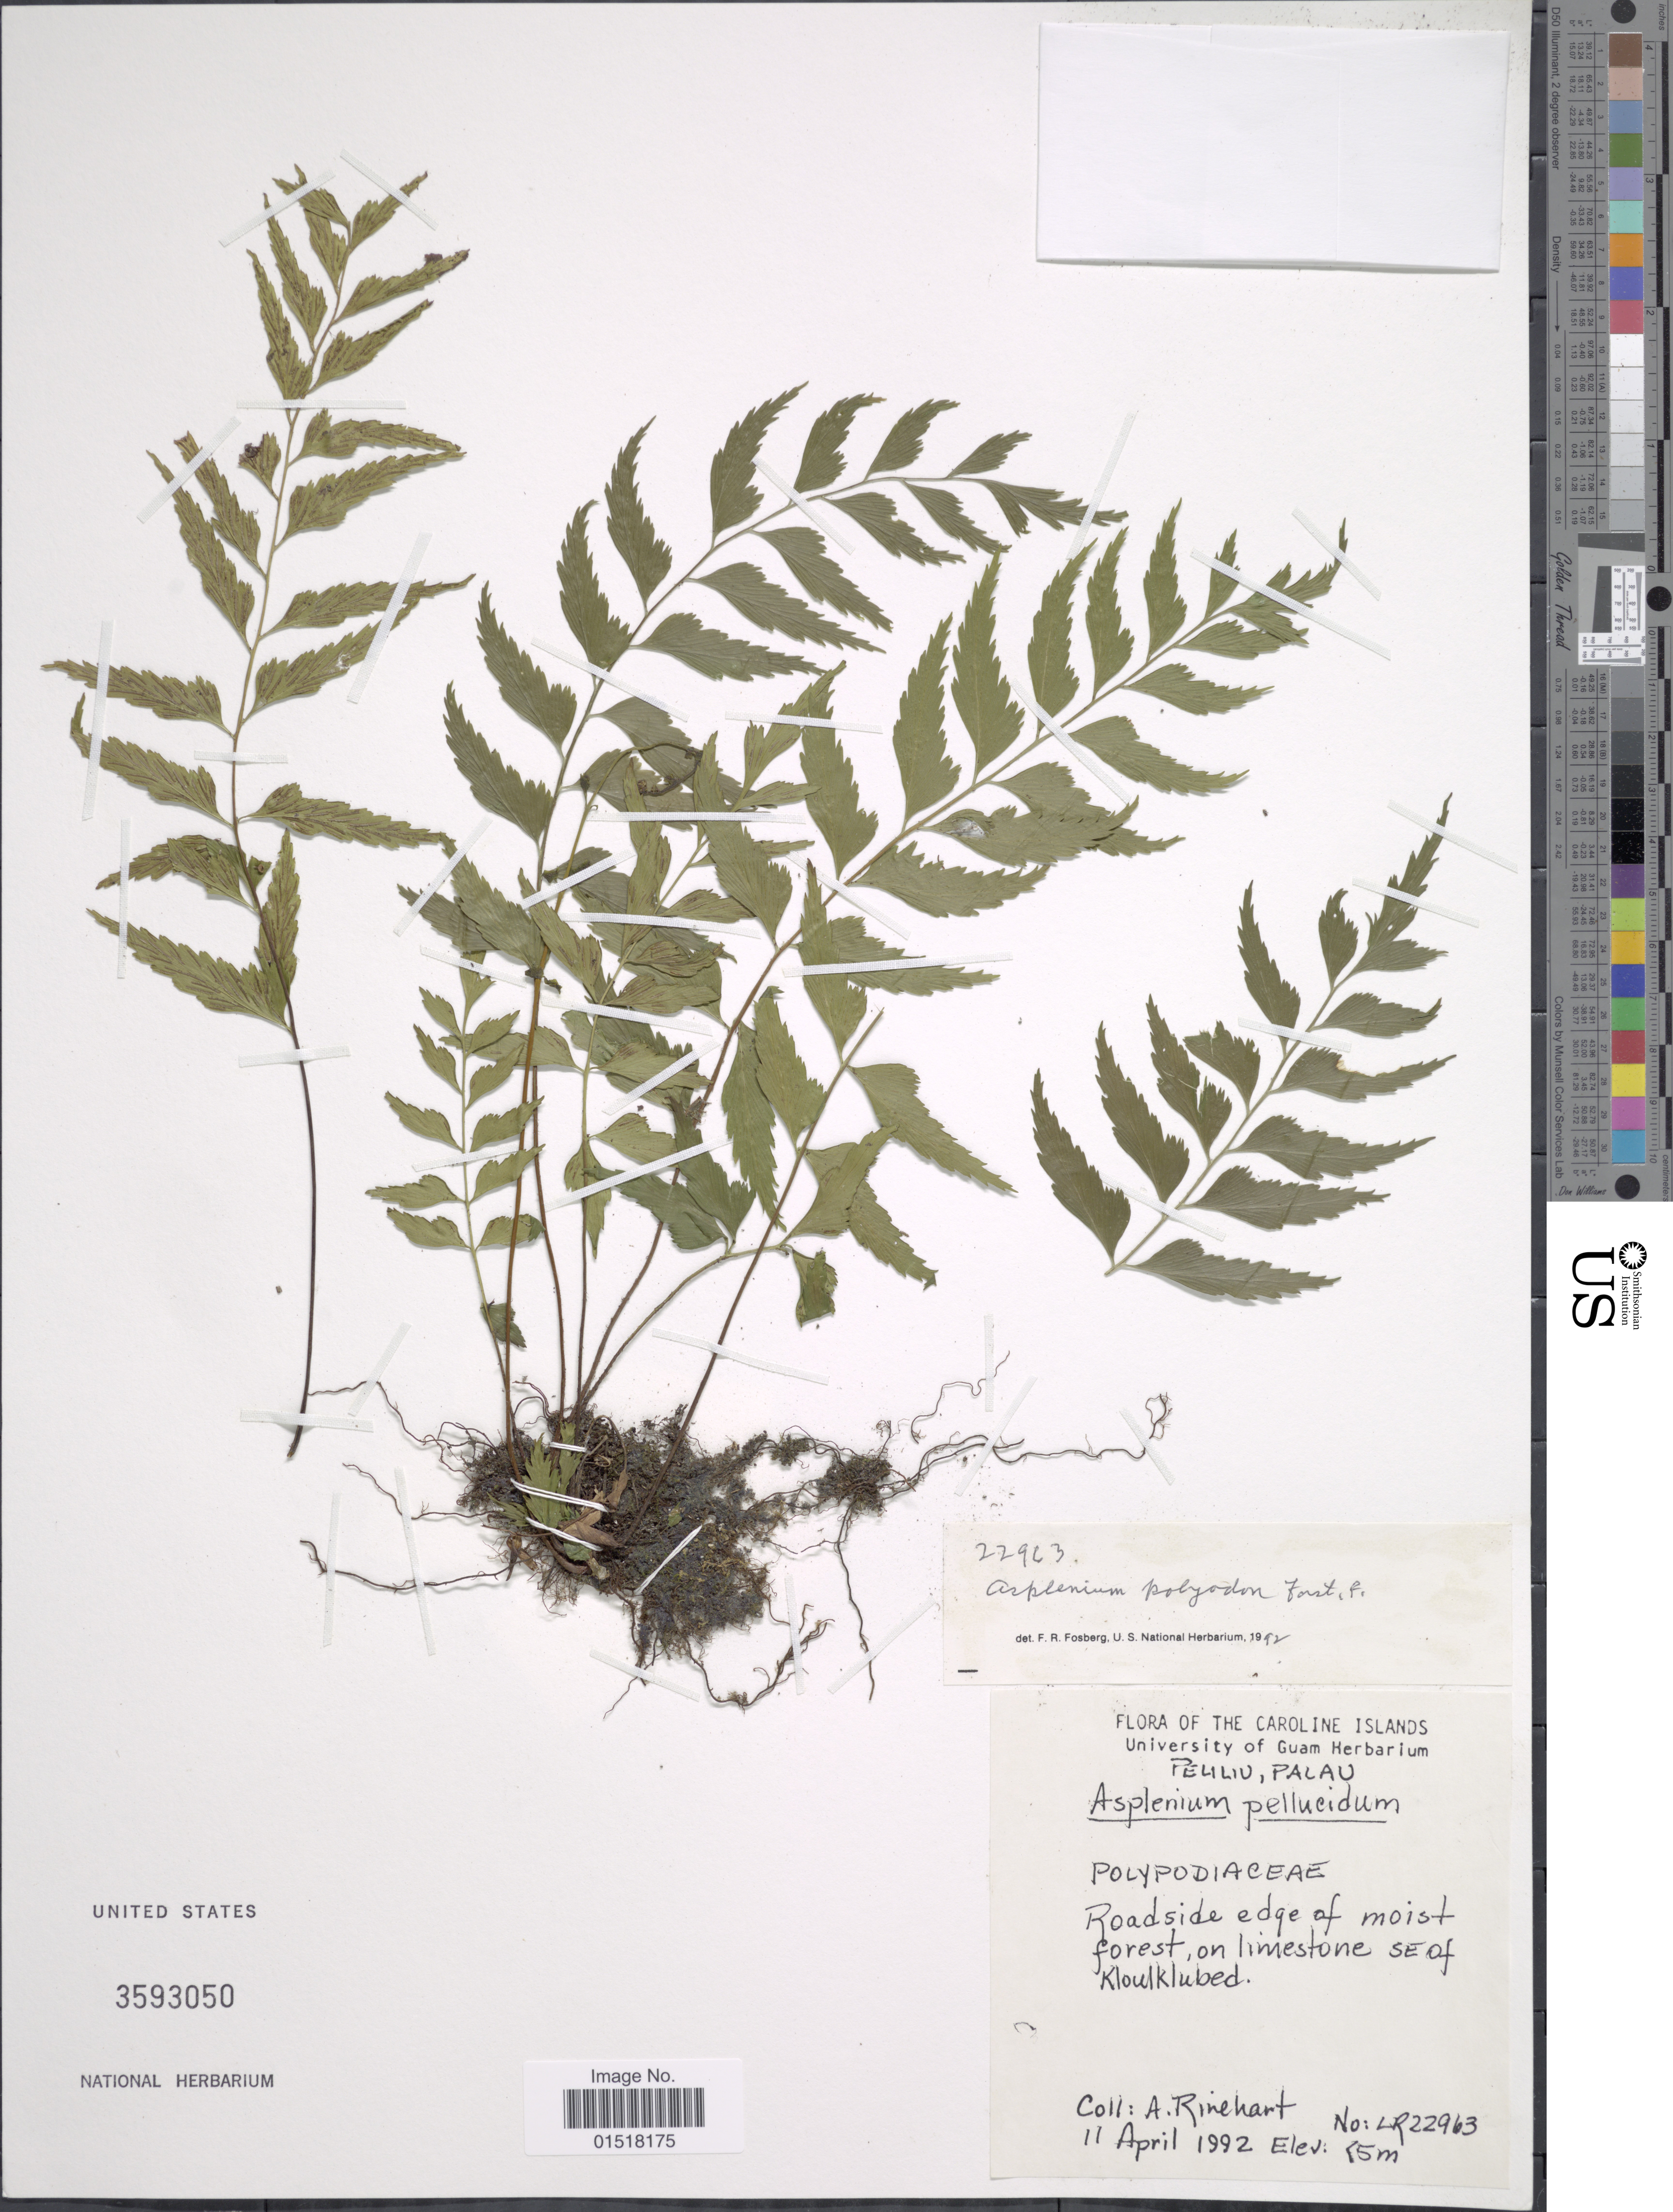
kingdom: Plantae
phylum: Tracheophyta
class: Polypodiopsida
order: Polypodiales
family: Aspleniaceae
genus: Asplenium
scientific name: Asplenium polyodon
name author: G. Forst.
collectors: A. Rinehart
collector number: LR 22963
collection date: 1992-04-11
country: Palau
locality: Caroline Islands. Peliliu, Palau. Roadside edge of moist forest, on limestone SE of Kloulklubed.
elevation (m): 5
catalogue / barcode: US 3593050